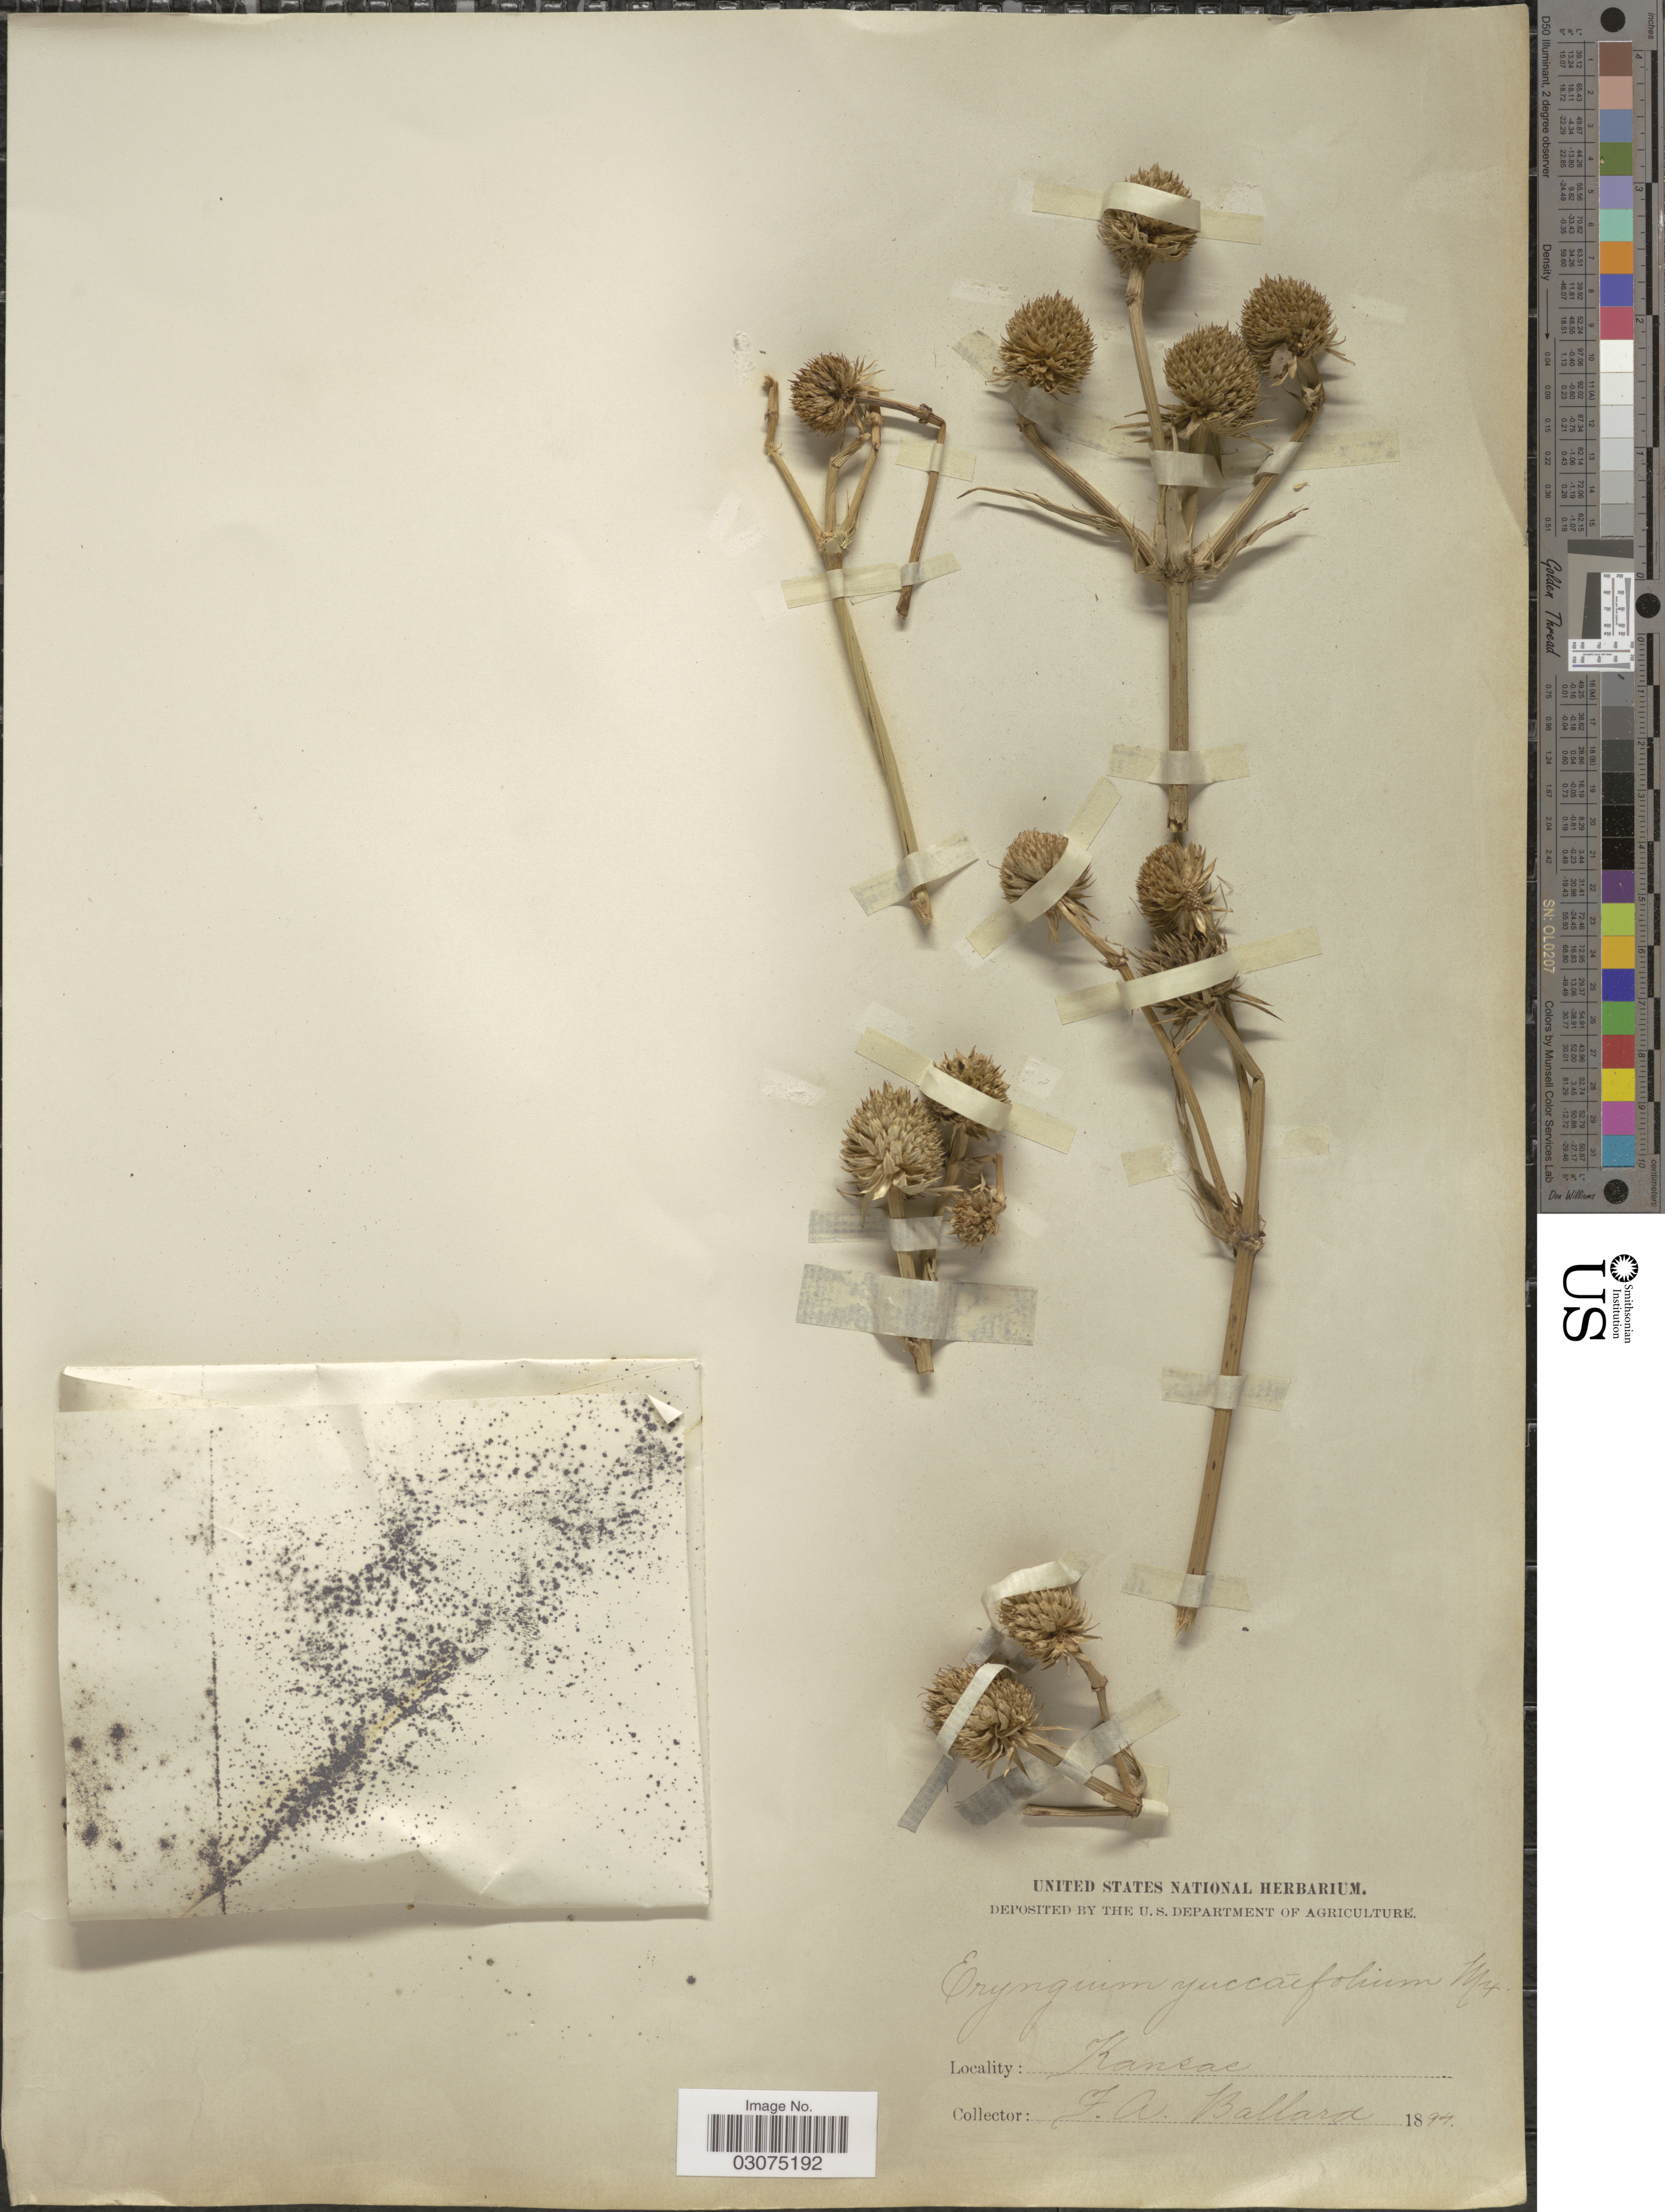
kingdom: Plantae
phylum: Tracheophyta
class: Magnoliopsida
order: Apiales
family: Apiaceae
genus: Eryngium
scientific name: Eryngium yuccifolium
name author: Michx.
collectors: F. Ballard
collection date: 1894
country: United States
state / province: Kansas